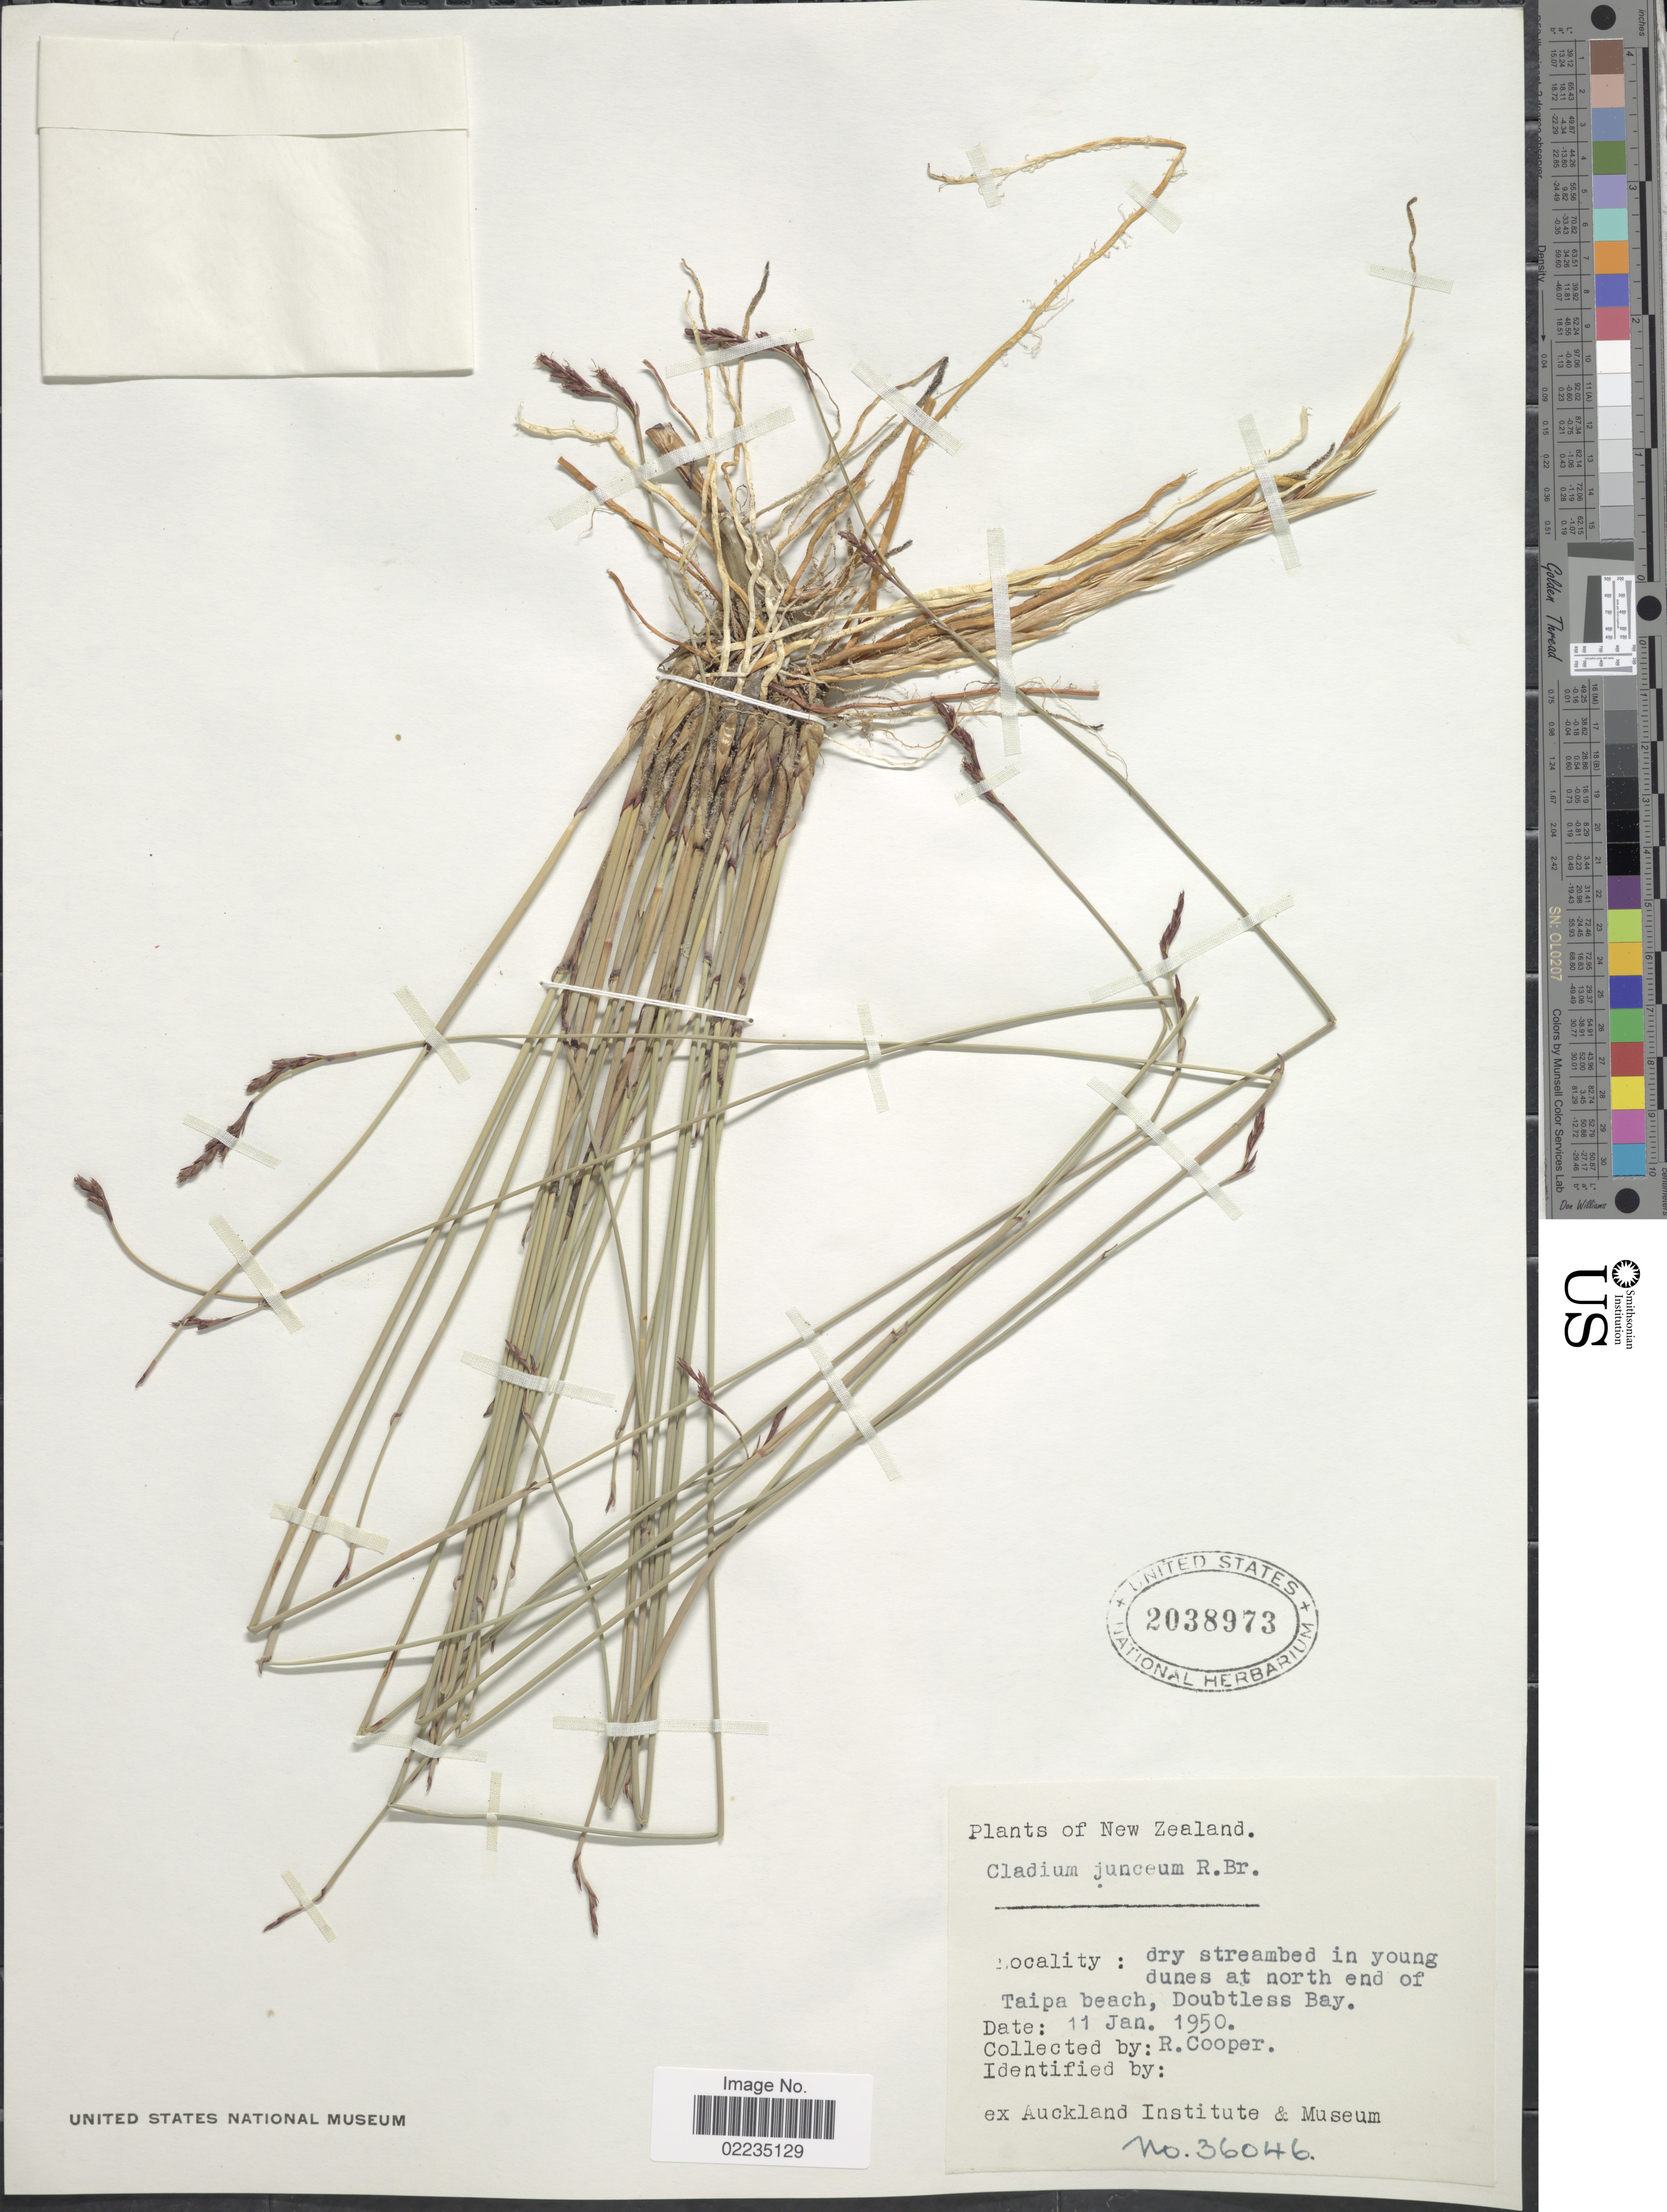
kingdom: Plantae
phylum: Tracheophyta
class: Liliopsida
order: Poales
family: Cyperaceae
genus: Machaerina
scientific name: Machaerina juncea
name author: (R. Br.) T. Koyama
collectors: R. Cooper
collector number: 36046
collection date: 1950-01-11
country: New Zealand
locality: Dry streambed in young dunes at north end of Taipa beach, Doubtless Bay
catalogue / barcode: US 2038973